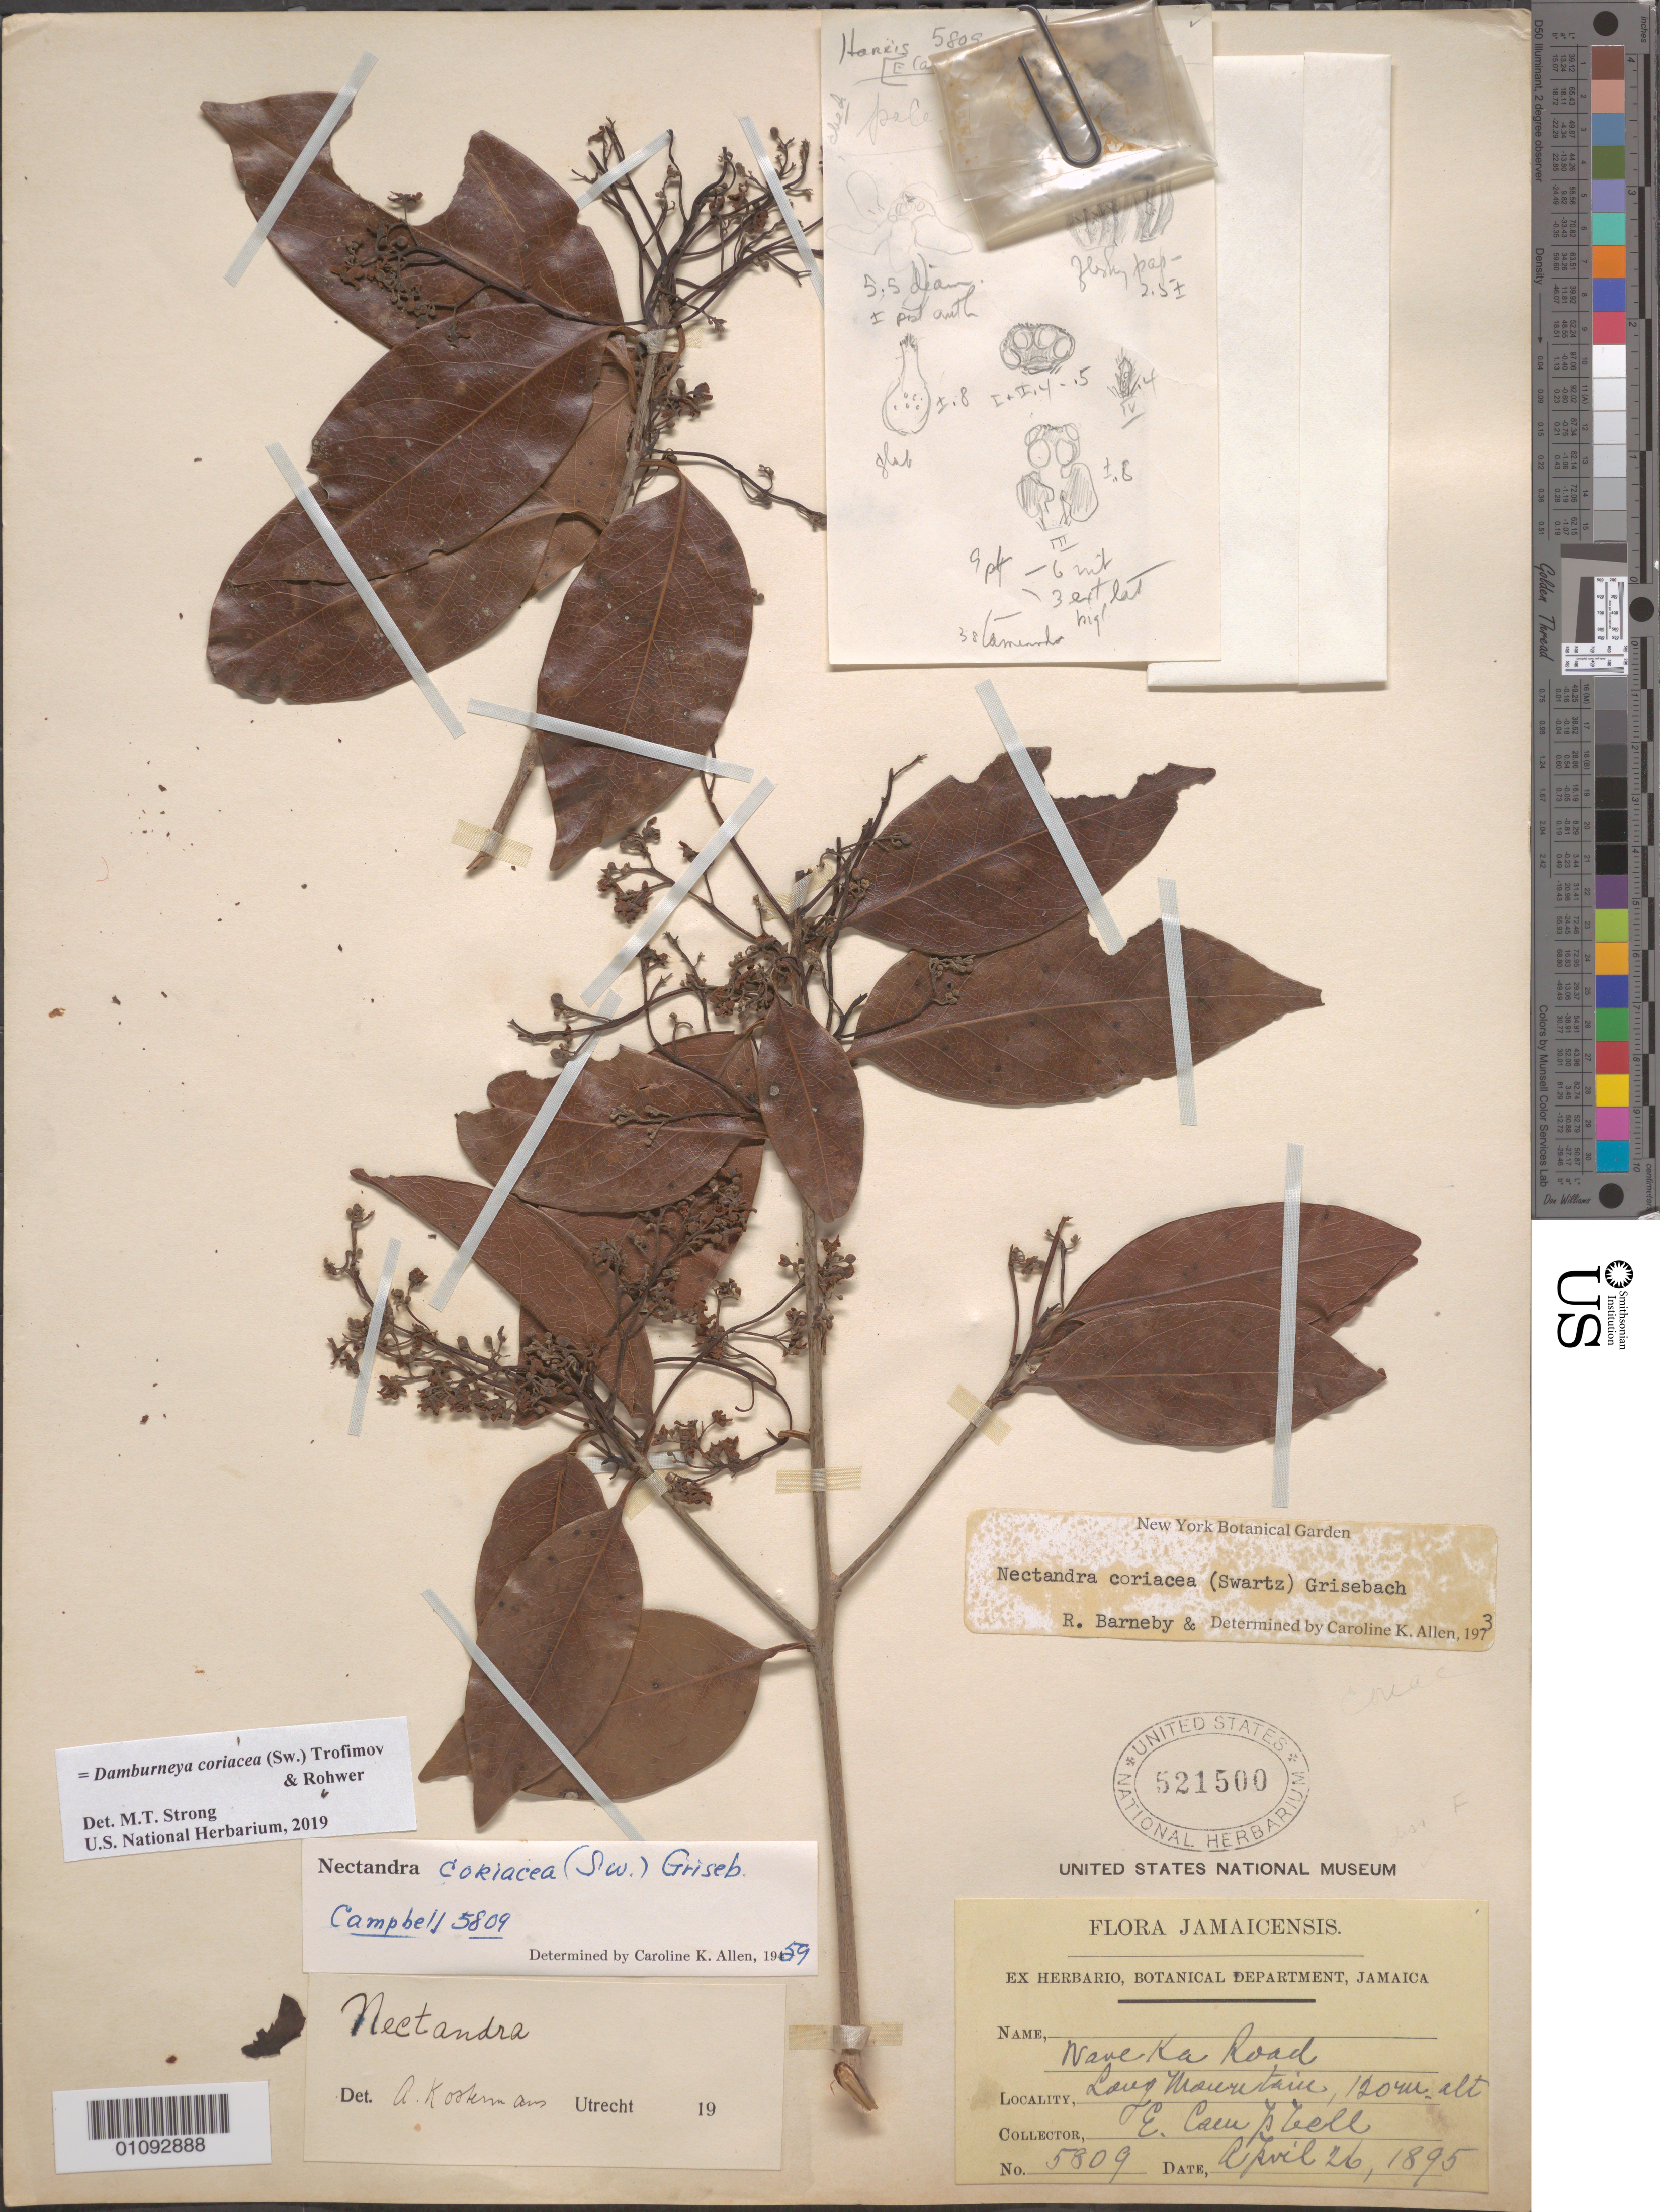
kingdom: Plantae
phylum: Tracheophyta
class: Magnoliopsida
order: Laurales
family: Lauraceae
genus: Damburneya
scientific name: Damburneya coriacea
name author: (Sw.) Trofimov & Rohwer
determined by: Strong, M. T., (US), Smithsonian Institution - National Museum of Natural History (UNITED STATES)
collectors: E. Campbell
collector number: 5809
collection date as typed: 26 Apr 1895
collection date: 1895-04-26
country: Jamaica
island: Jamaica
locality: Long mountain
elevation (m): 120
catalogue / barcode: US 521500